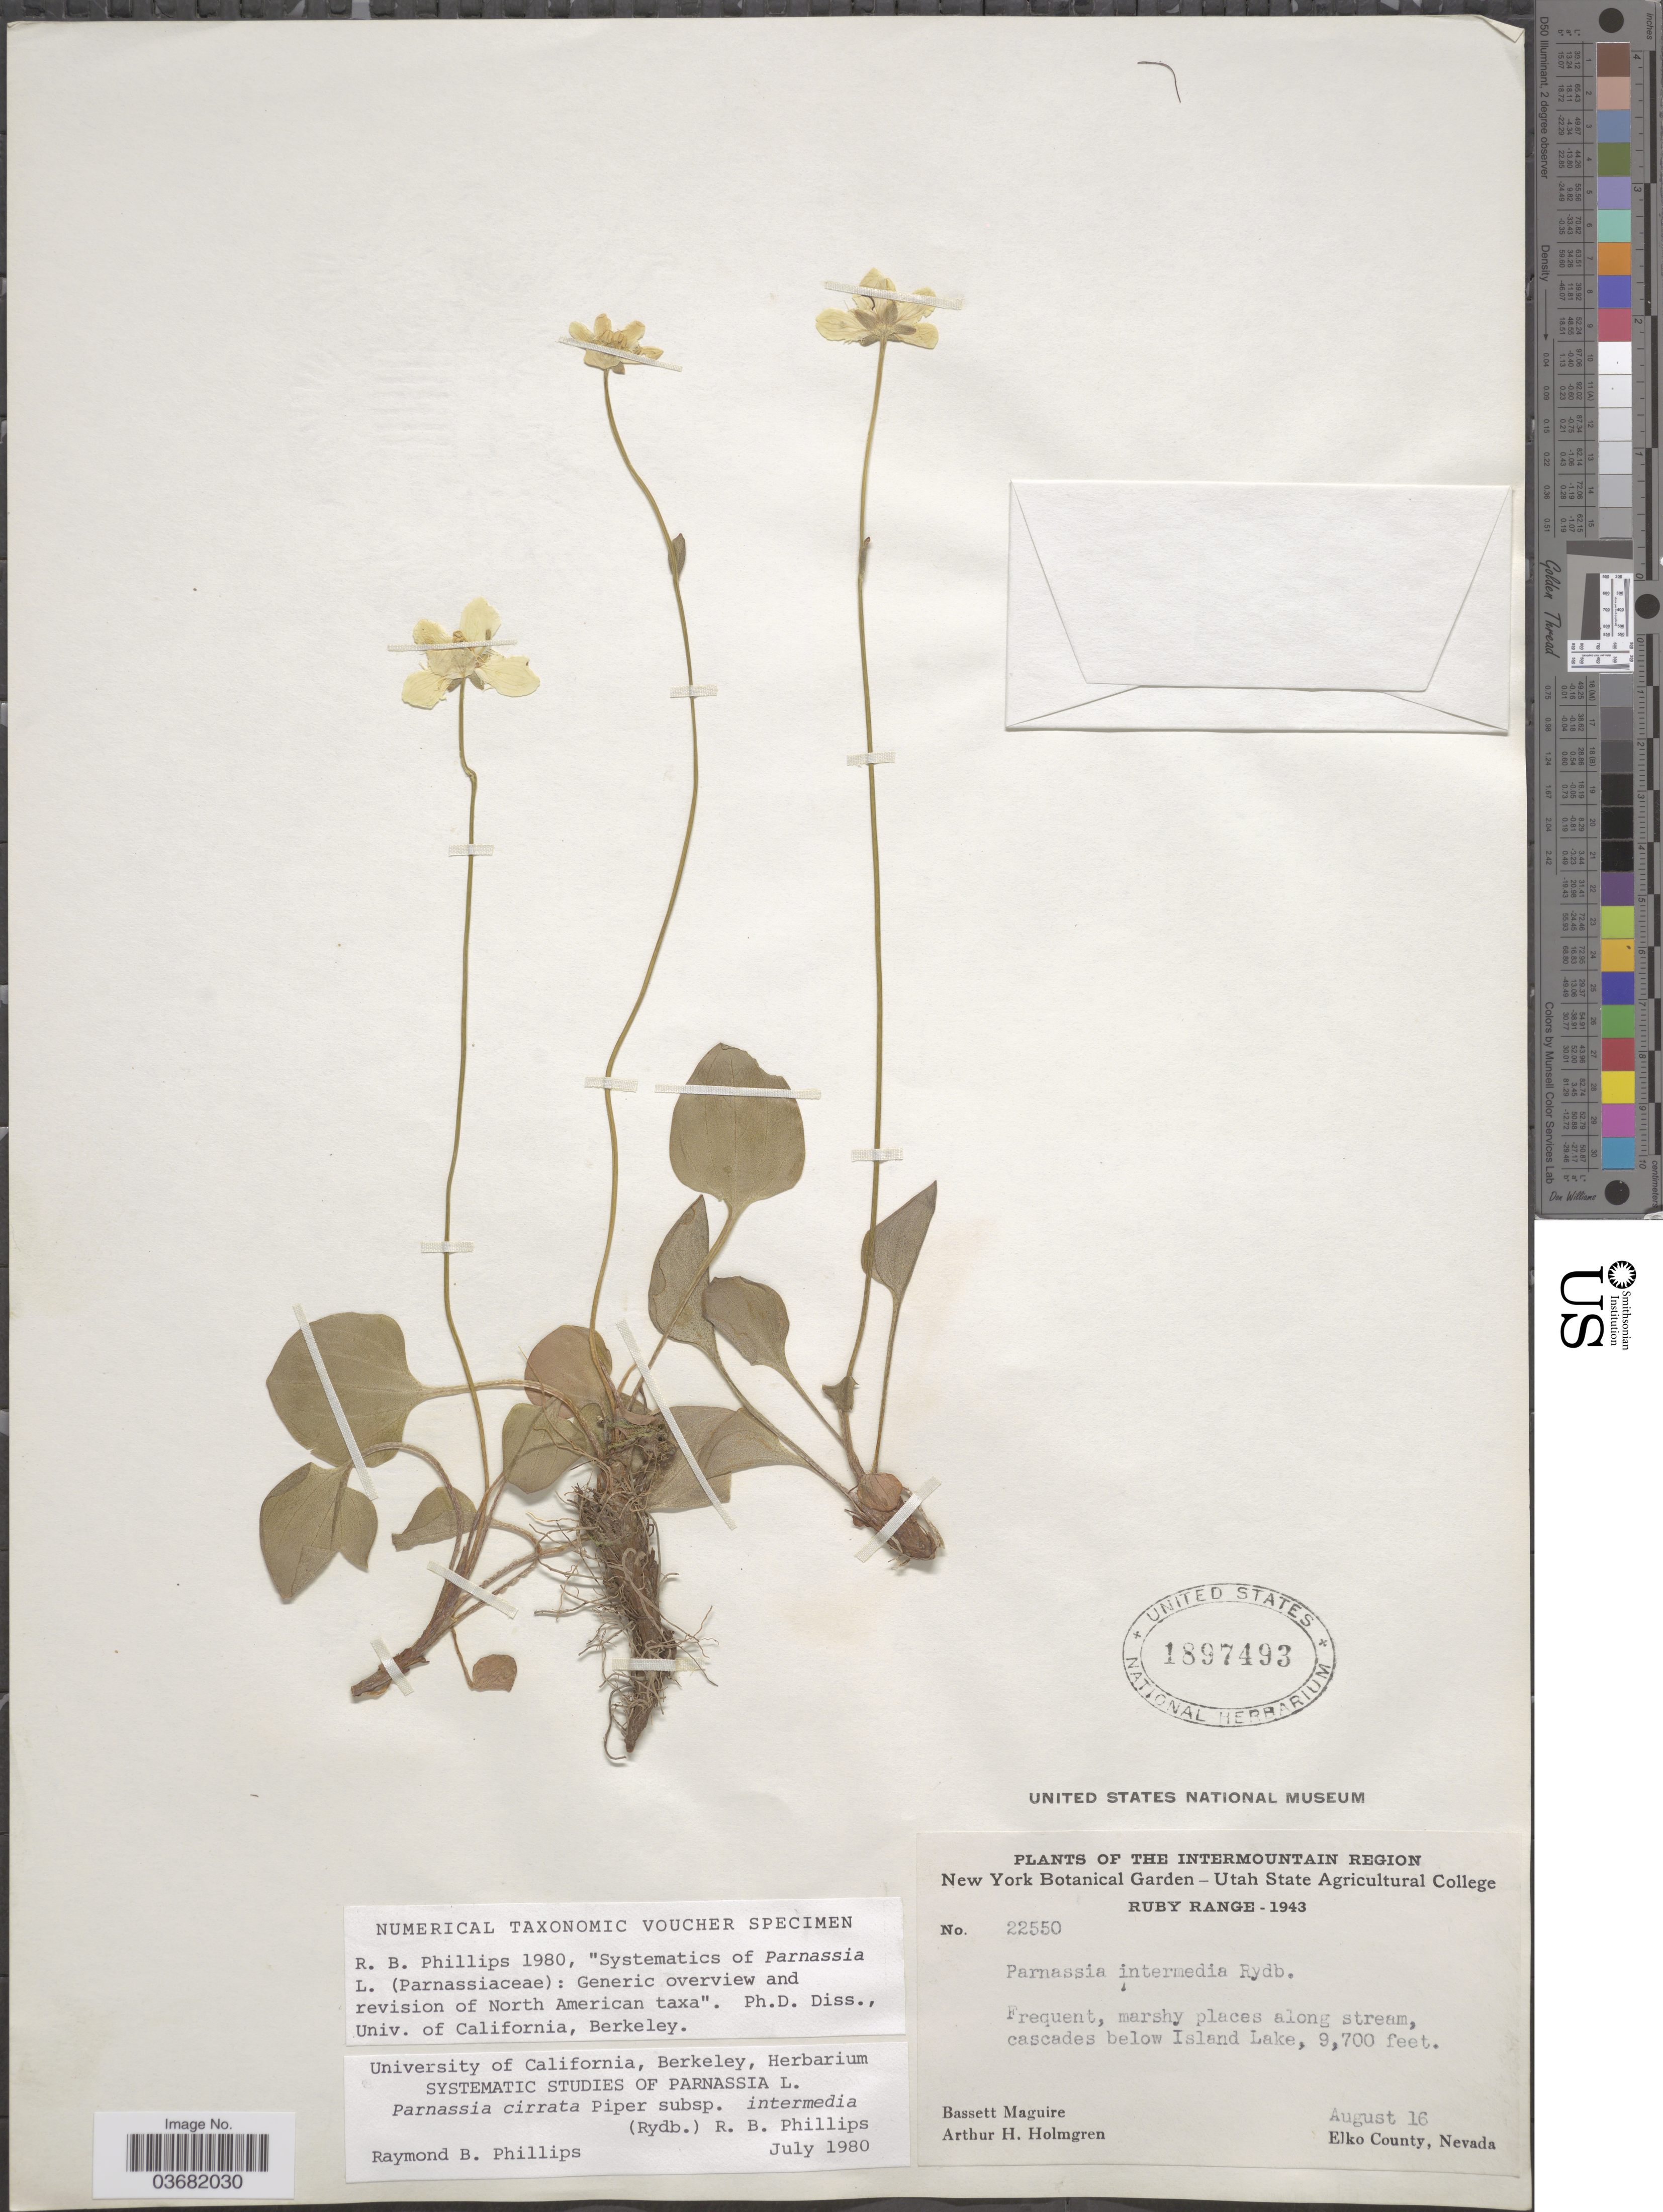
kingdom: Plantae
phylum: Tracheophyta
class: Magnoliopsida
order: Celastrales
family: Parnassiaceae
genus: Parnassia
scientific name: Parnassia cirrata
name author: Piper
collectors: B. Maguire & A. H. Holmgren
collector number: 22550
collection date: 1943-08-16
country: United States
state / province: Nevada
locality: The Intermountain Region. Ruby Range [unsure placement]. Cascades below Island Lake. Elko County.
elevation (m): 2957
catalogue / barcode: US 1897493